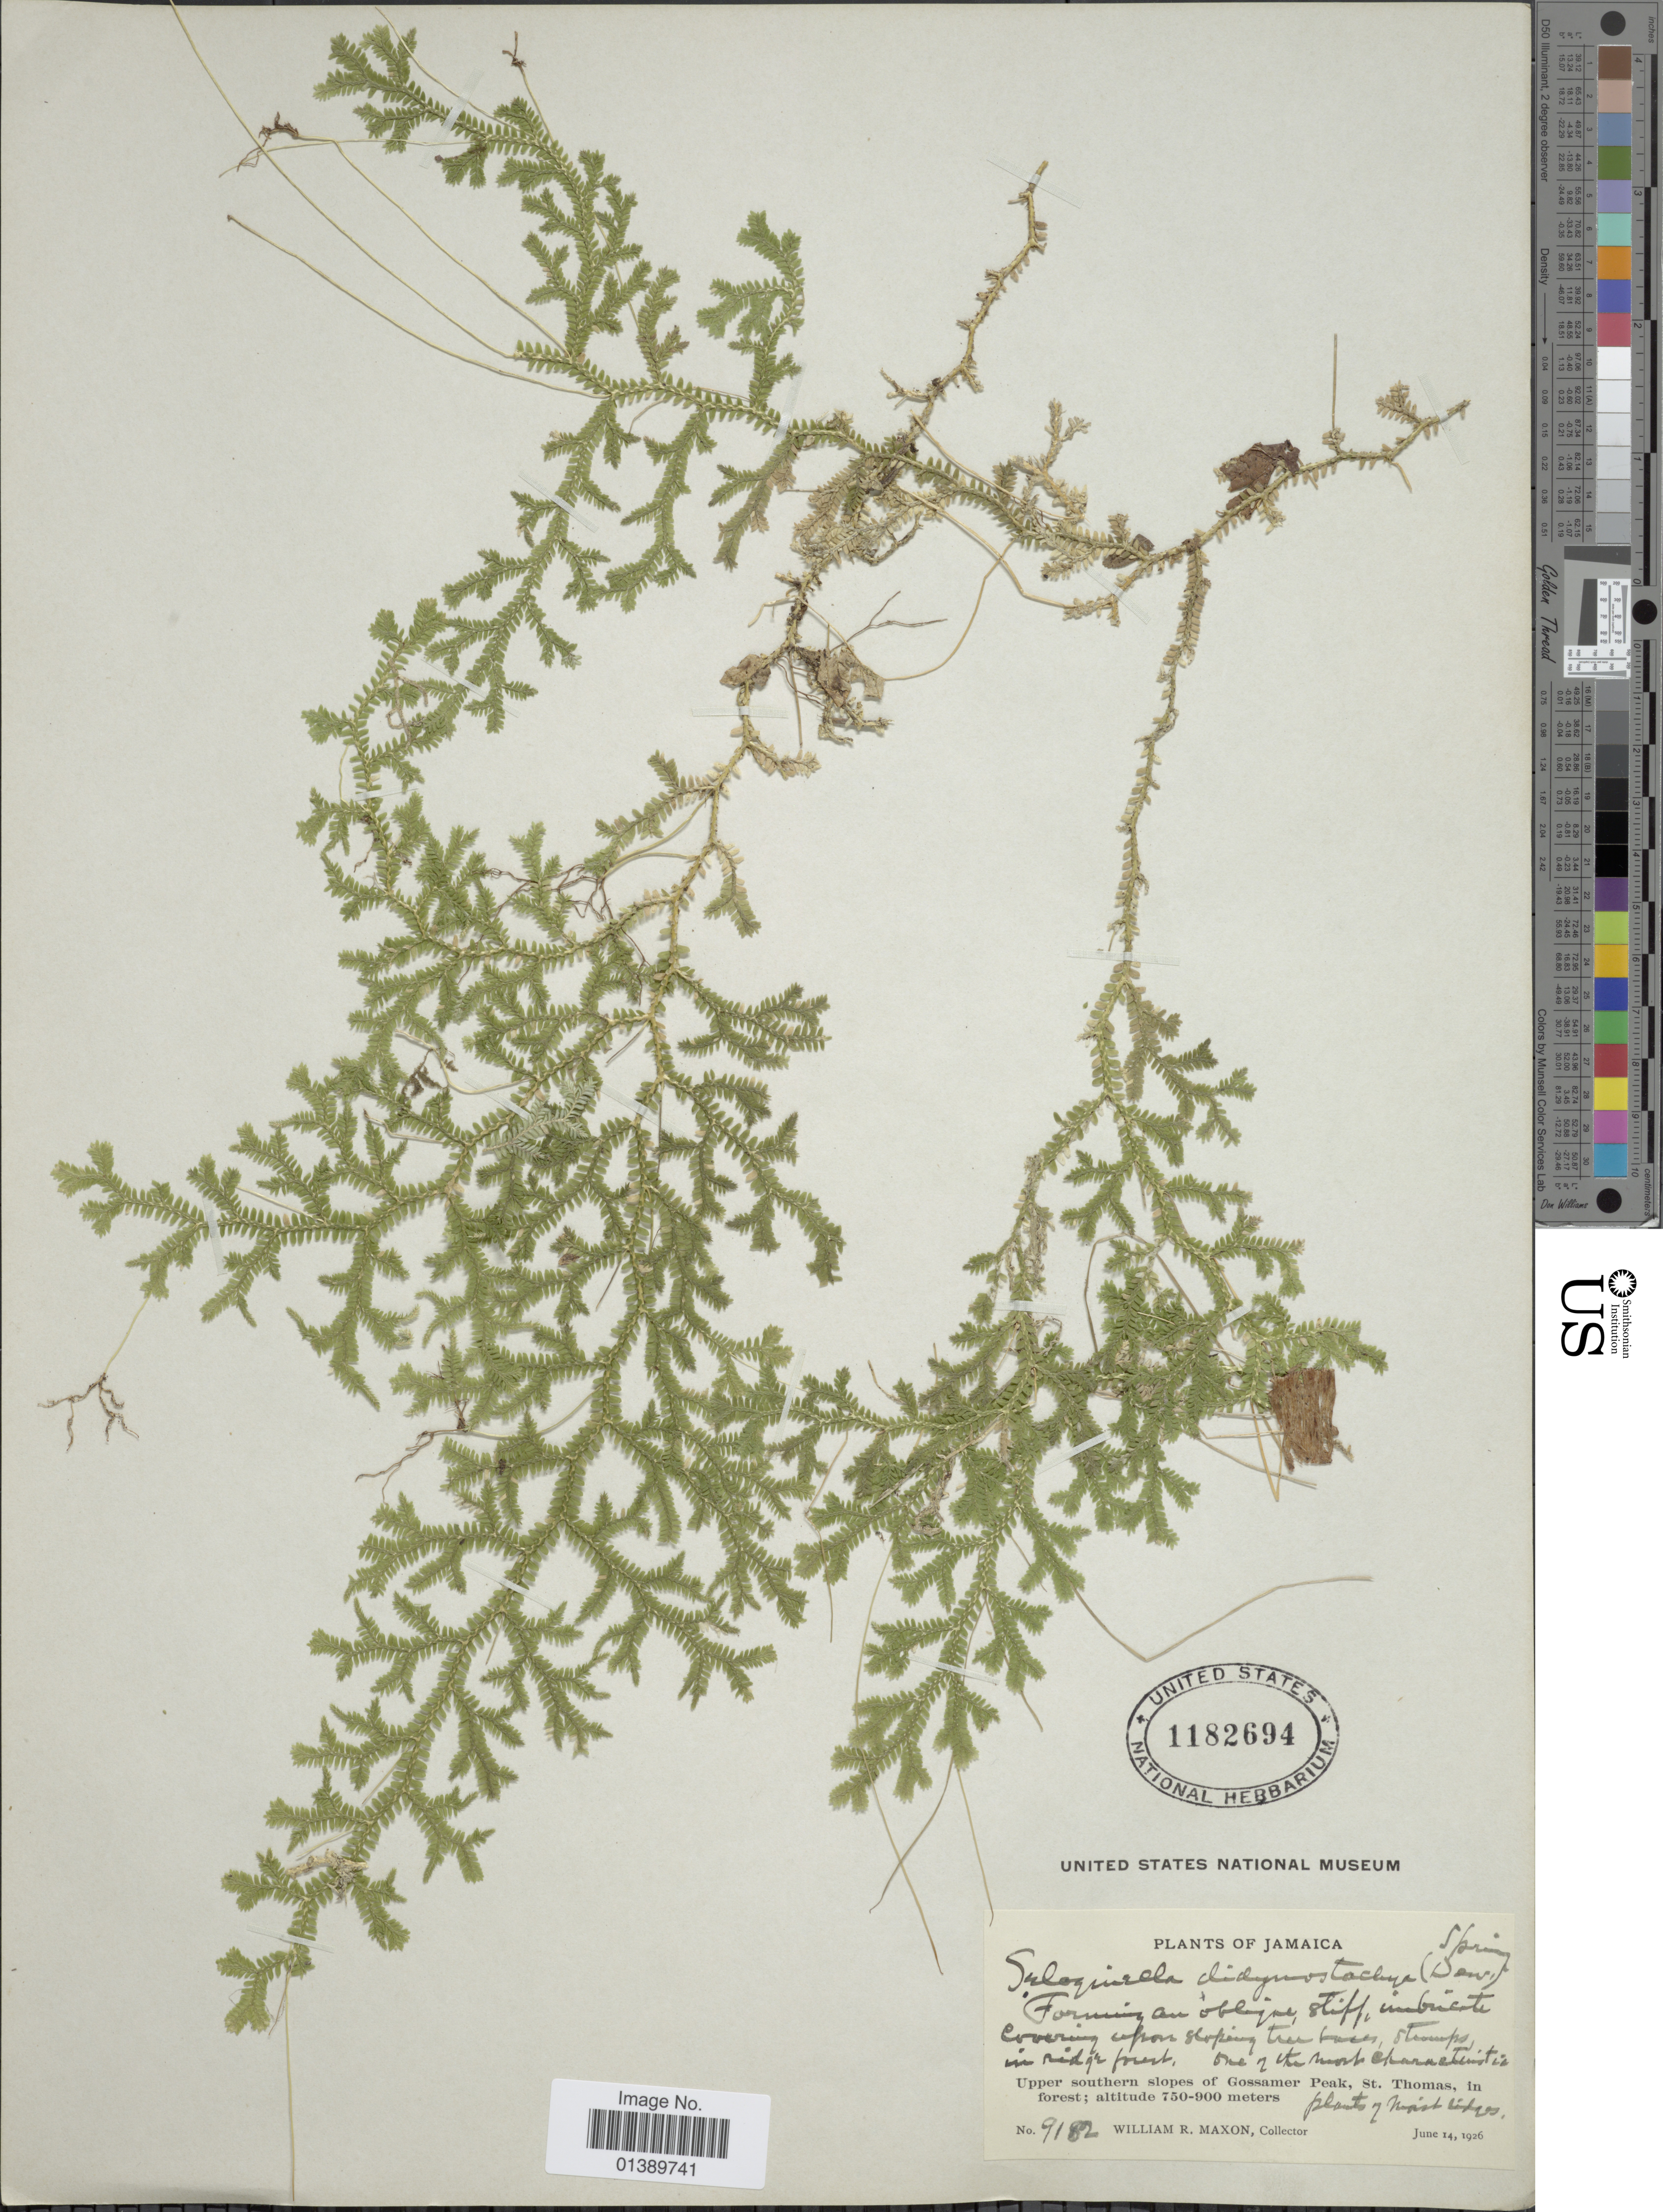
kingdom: Plantae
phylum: Tracheophyta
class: Lycopodiopsida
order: Selaginellales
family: Selaginellaceae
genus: Selaginella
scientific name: Selaginella denudata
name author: (Willd.) Spring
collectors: W. R. Maxon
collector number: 9182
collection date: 1926-06-14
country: Jamaica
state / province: Saint Thomas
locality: Upper southern dlopes of Gossamer Peak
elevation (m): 750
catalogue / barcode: US 1182694